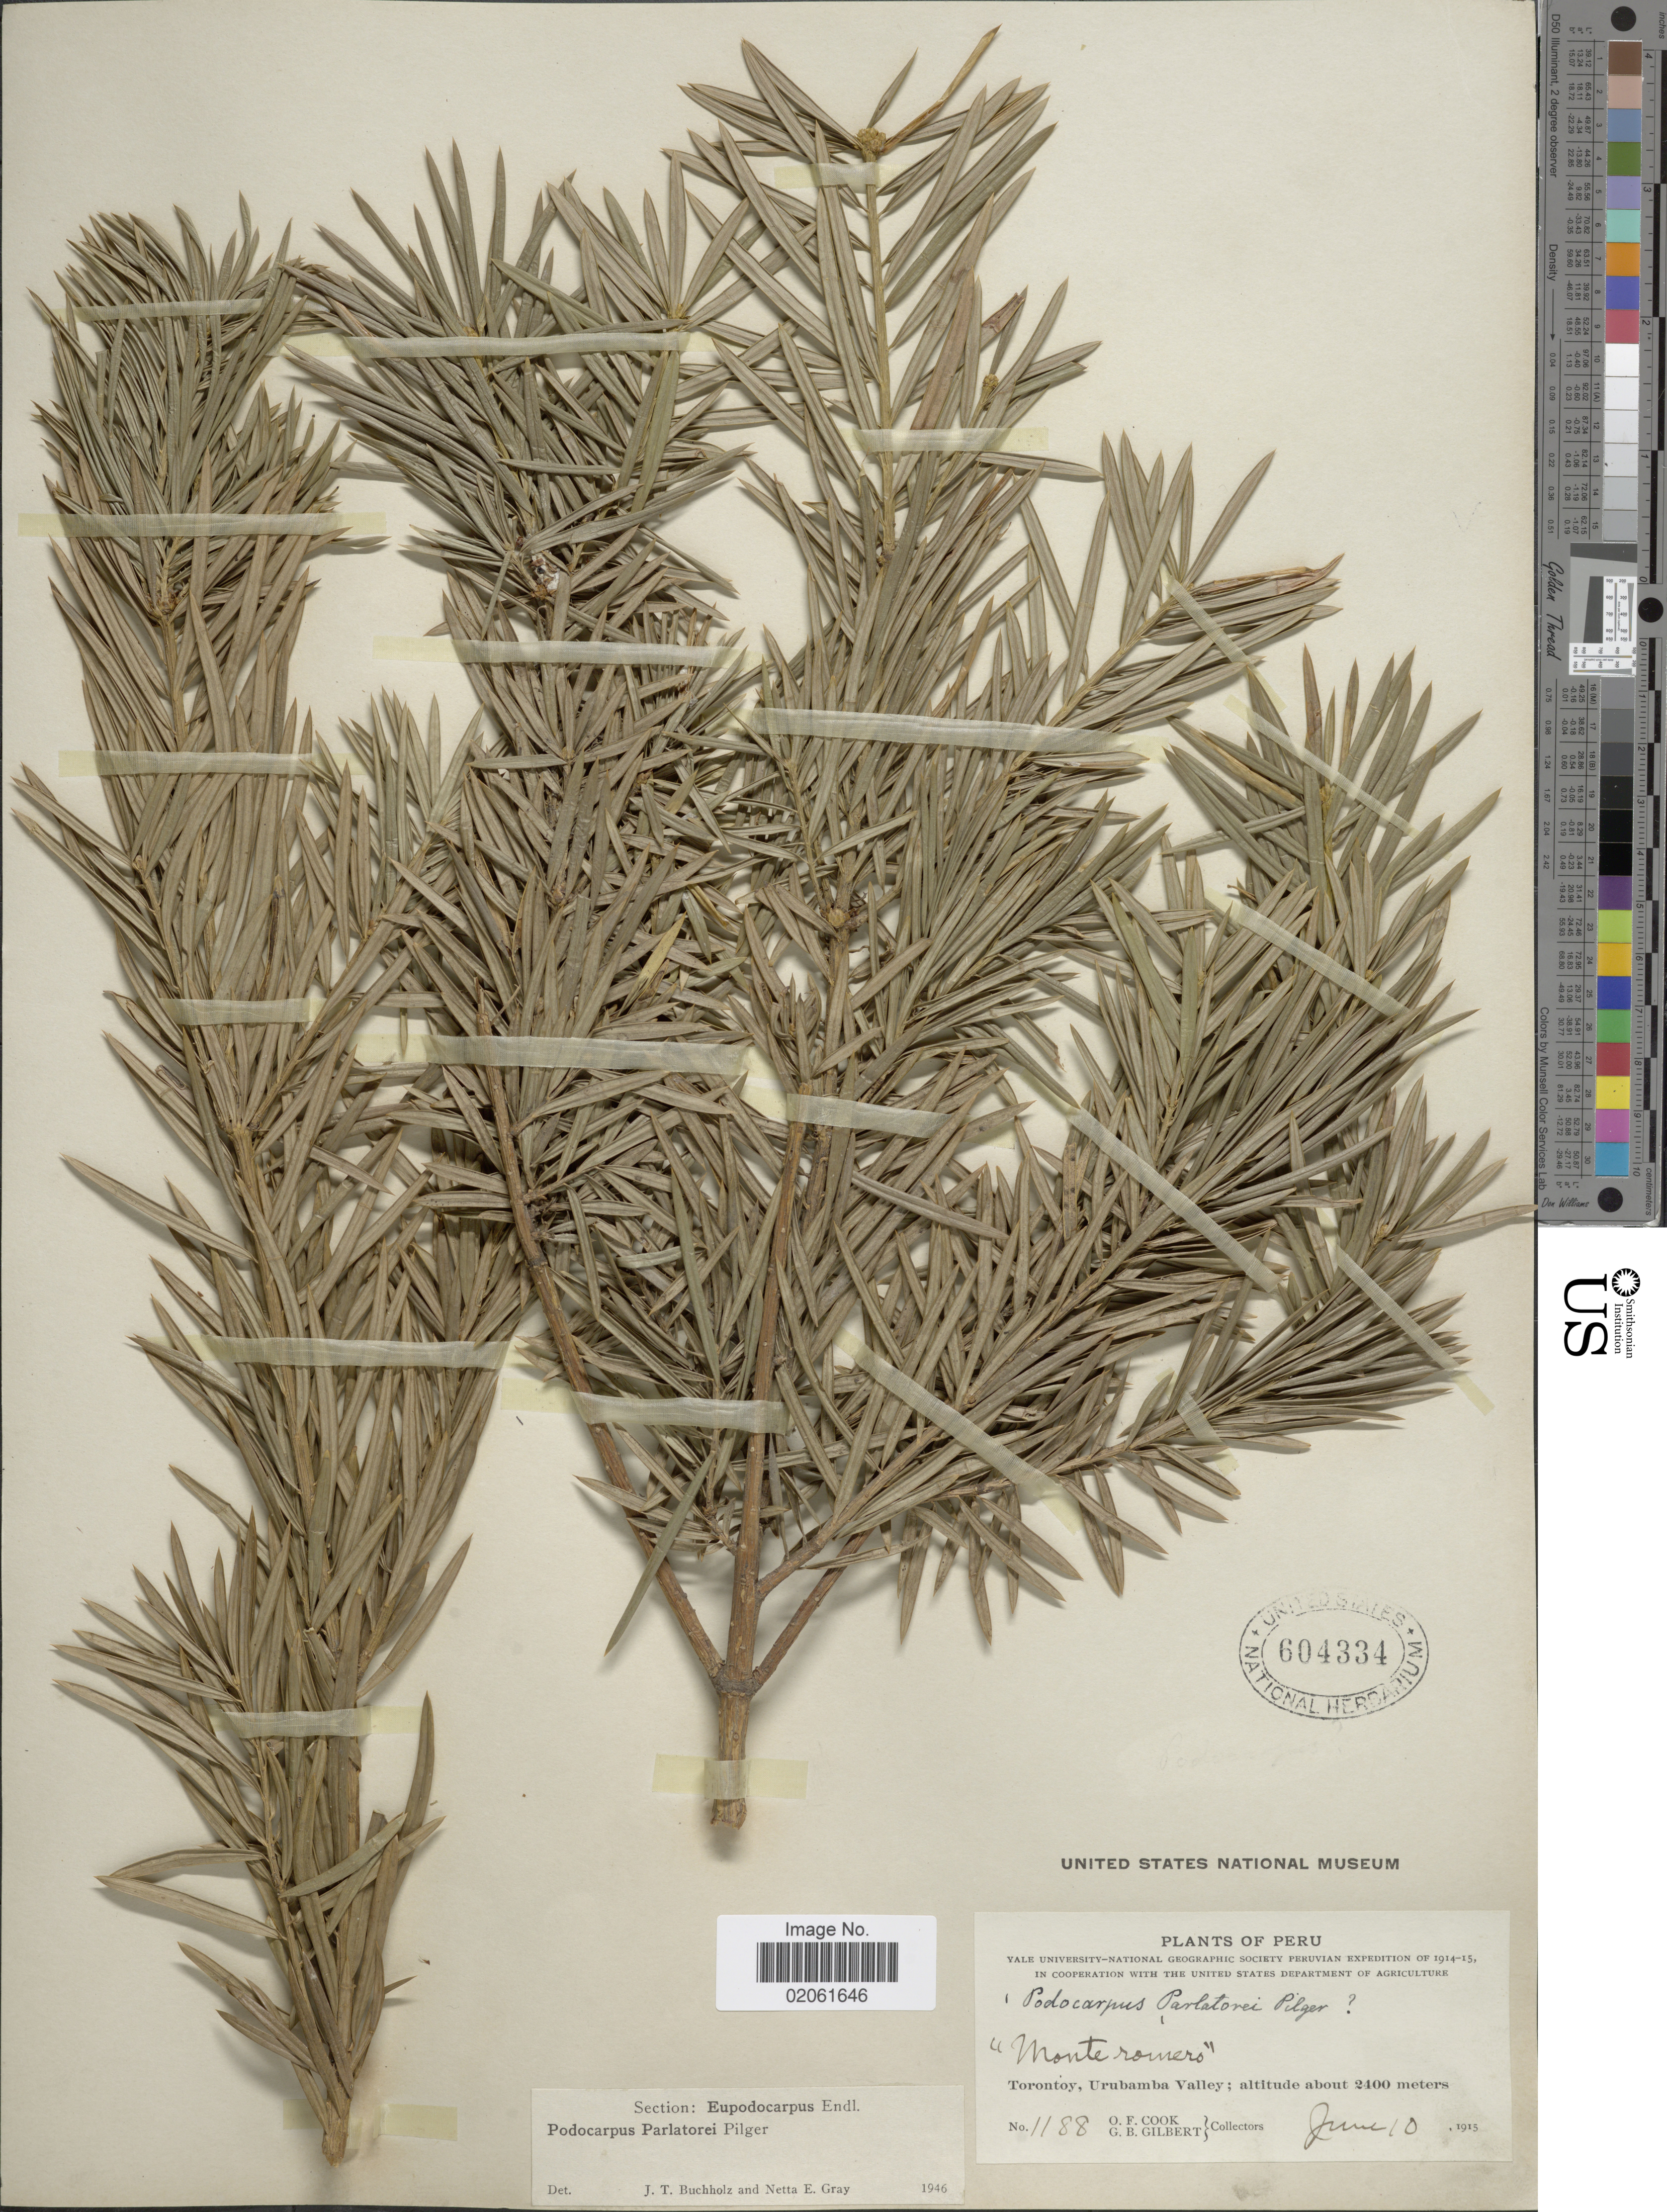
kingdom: Plantae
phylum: Tracheophyta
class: Pinopsida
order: Pinales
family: Podocarpaceae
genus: Podocarpus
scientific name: Podocarpus parlatorei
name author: Pilg.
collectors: O. F. Cook & G. B. Gilbert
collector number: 1188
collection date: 1915-06-10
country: Peru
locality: Monte romero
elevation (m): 2400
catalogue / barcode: US 604334